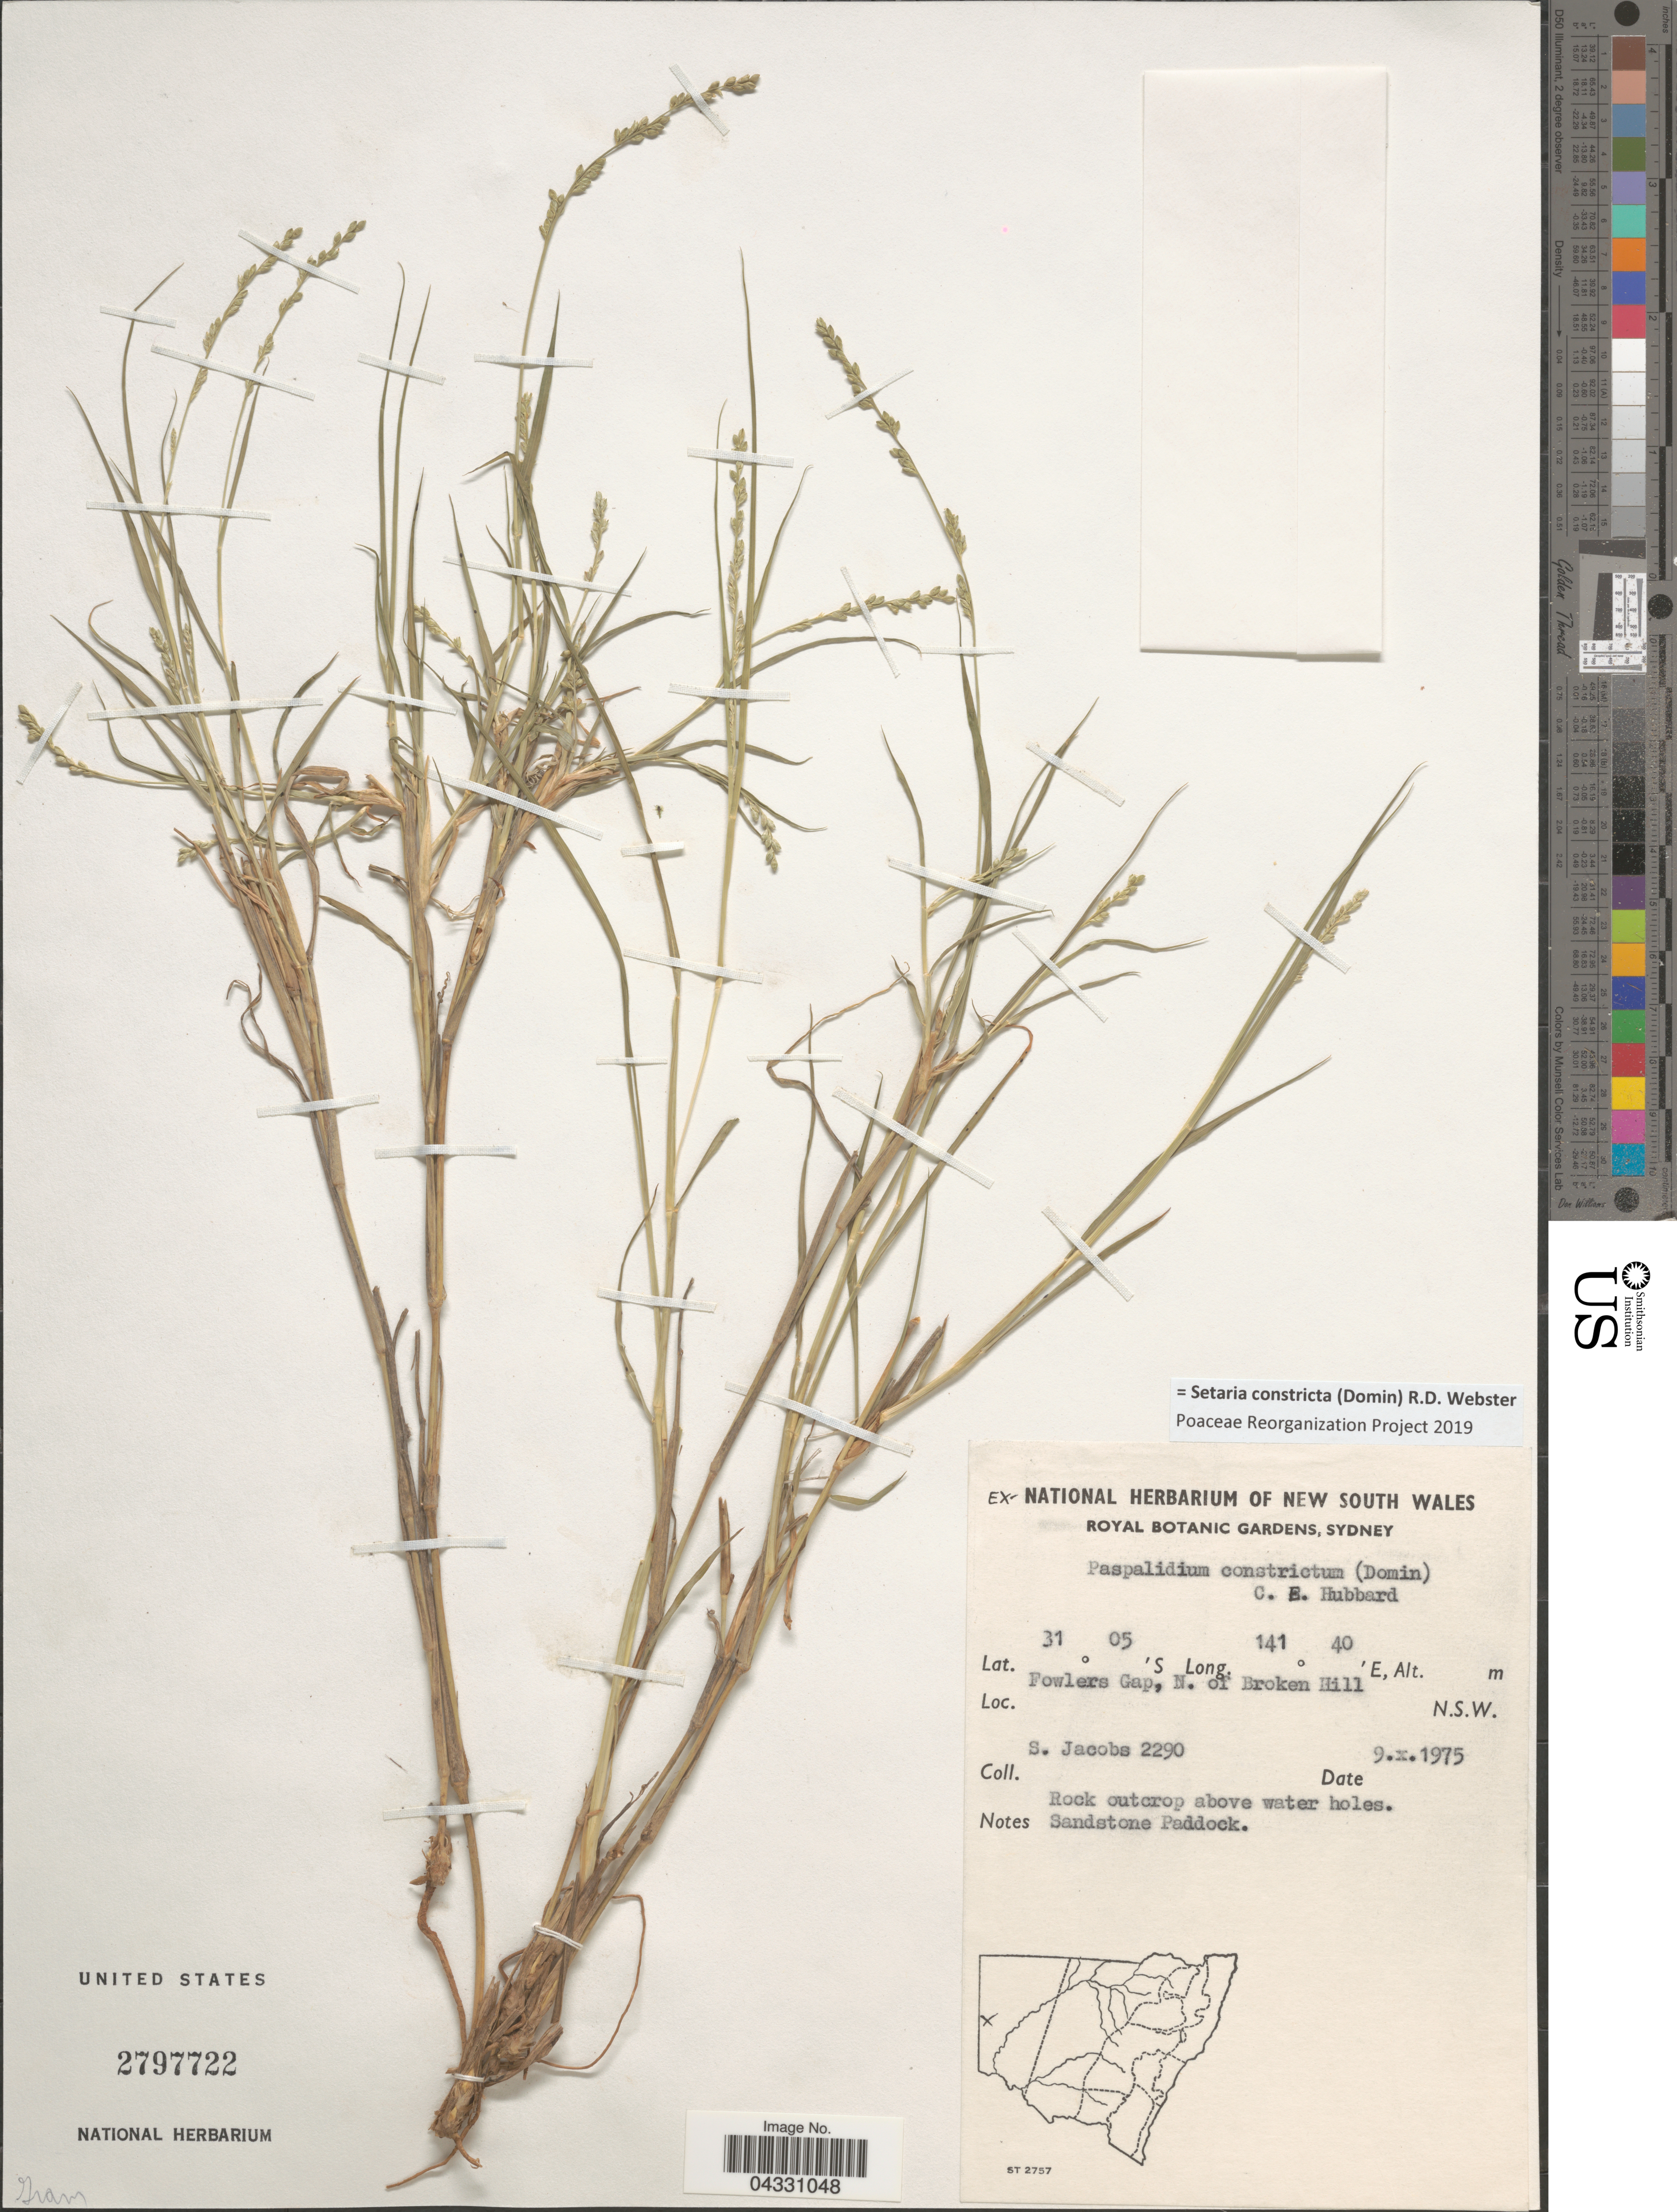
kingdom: Plantae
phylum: Tracheophyta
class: Liliopsida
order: Poales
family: Poaceae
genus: Setaria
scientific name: Setaria constricta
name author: (Domin) R.D. Webster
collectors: S. Jacobs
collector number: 2290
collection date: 1975-10-09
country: Australia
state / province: New South Wales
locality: Fowlers Gap, N. of Broken Hill. N.S.W.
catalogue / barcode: US 2797722